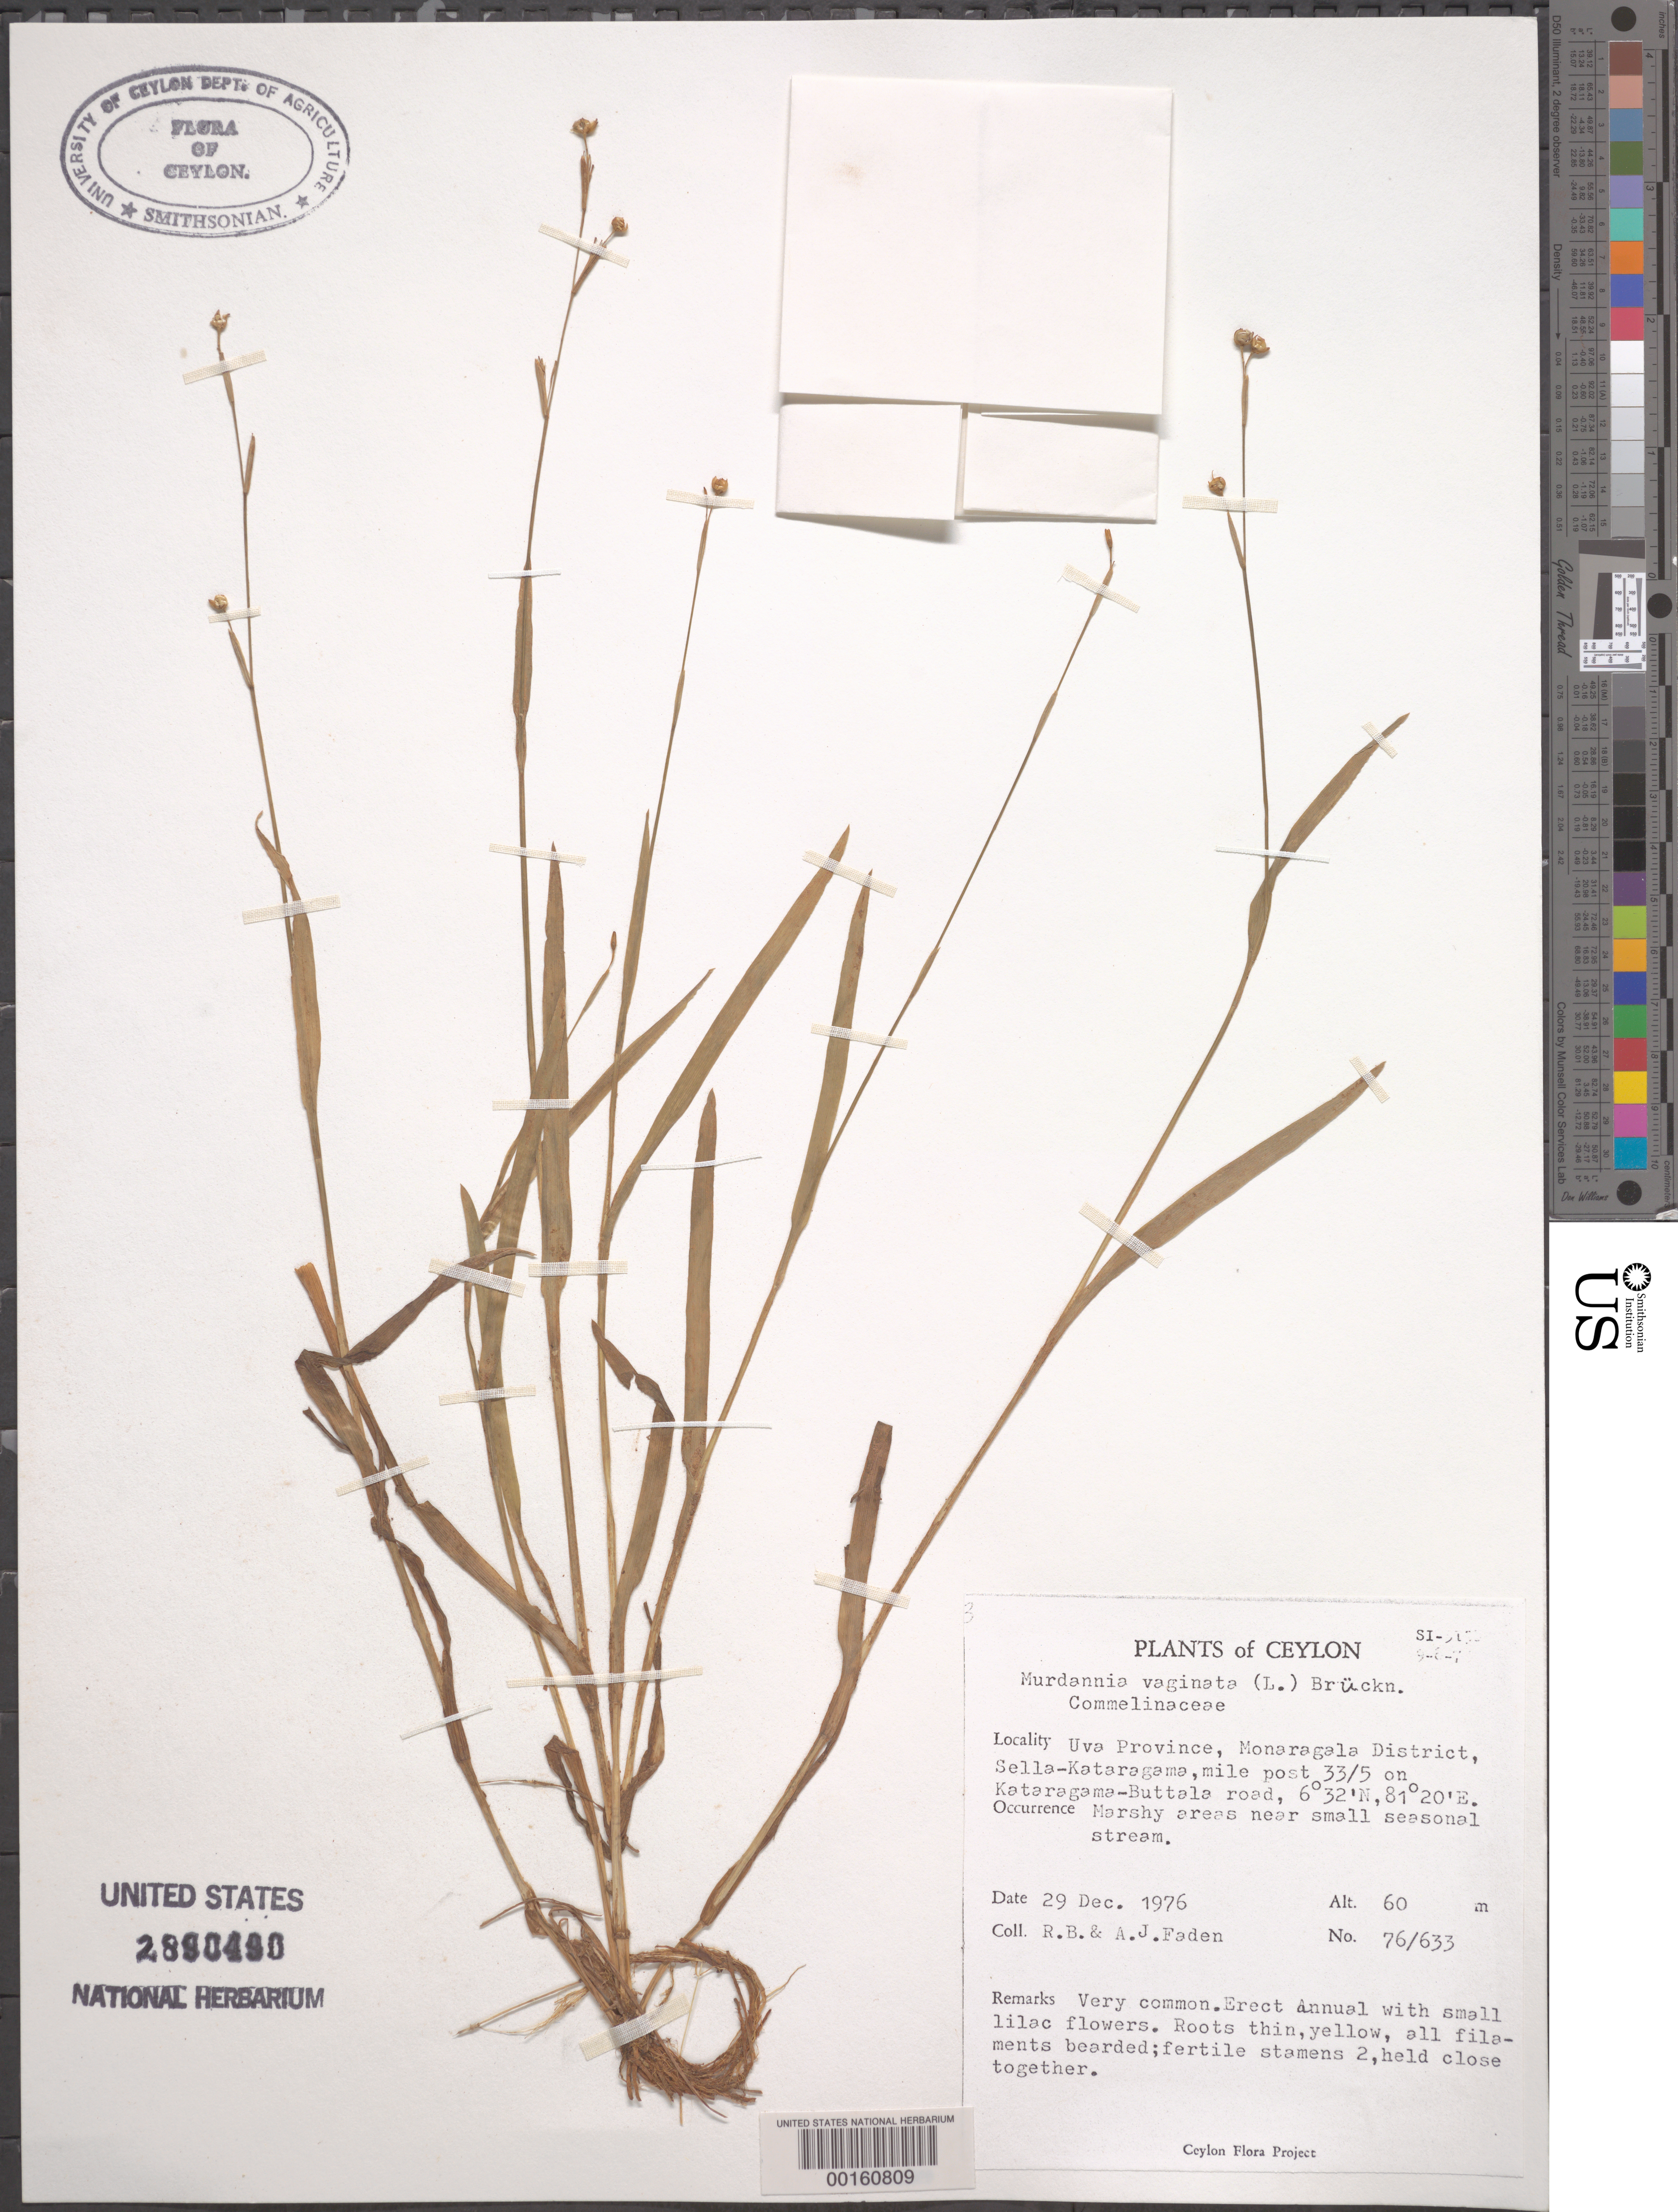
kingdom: Plantae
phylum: Tracheophyta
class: Liliopsida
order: Commelinales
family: Commelinaceae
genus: Murdannia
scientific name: Murdannia vaginata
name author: (L.) G. Brückn.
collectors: R. B. Faden & A. J. Faden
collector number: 76/633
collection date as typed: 29 Dec 1976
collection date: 1976-12-29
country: Sri Lanka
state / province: Uva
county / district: Monaragala Dist.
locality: Sella-kataragama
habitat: Marshy areas near seasonal stream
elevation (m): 60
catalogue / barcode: US 2890490